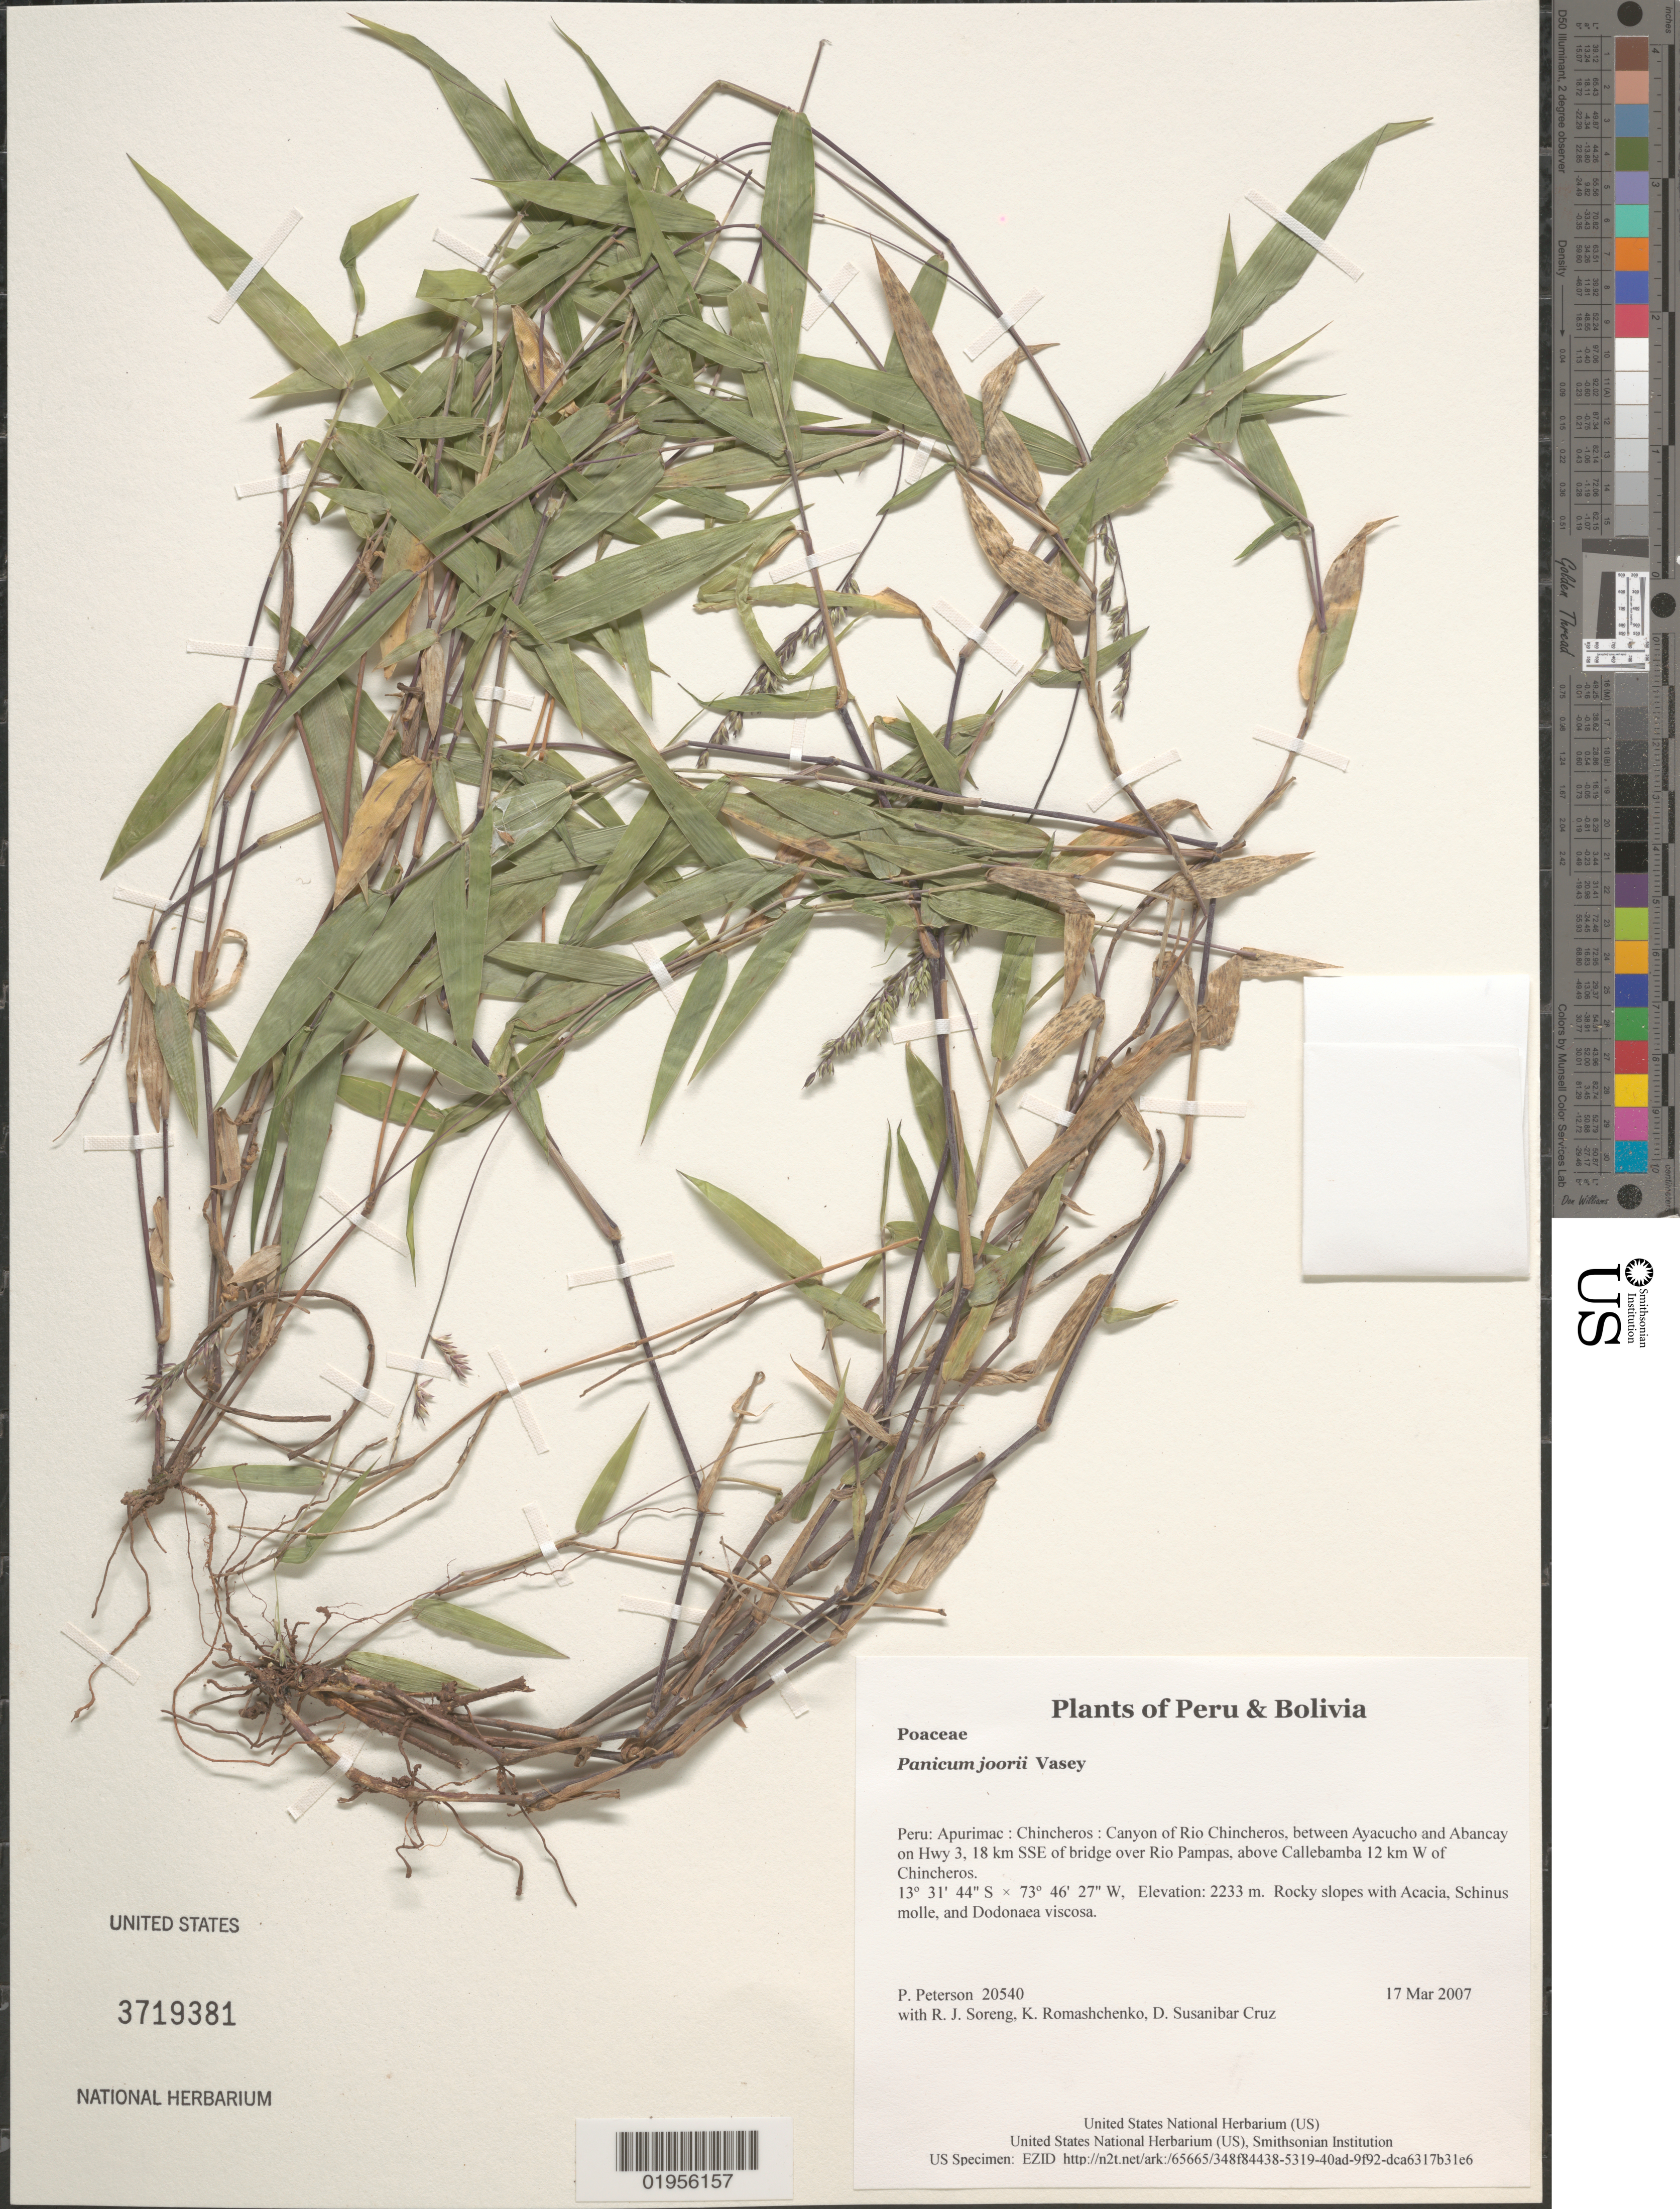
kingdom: Plantae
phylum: Tracheophyta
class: Liliopsida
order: Poales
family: Poaceae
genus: Panicum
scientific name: Panicum sp.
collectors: P. M. Peterson, R. J. Soreng, K. Romashchenko & D. Susanibar Cruz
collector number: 20540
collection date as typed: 17 Mar 2007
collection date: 2007-03-17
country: Peru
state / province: Apurímac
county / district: Chincheros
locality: Canyon of Rio Chincheros, between Ayacucho and Abancay on Hwy 3, 18 km SSE of bridge over Rio Pampas, above Callebamba 12 km W of Chincheros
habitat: Rocky slopes with Acacia, Schinus molle, and Dodonaea viscosa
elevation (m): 2233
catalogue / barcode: US 3719381